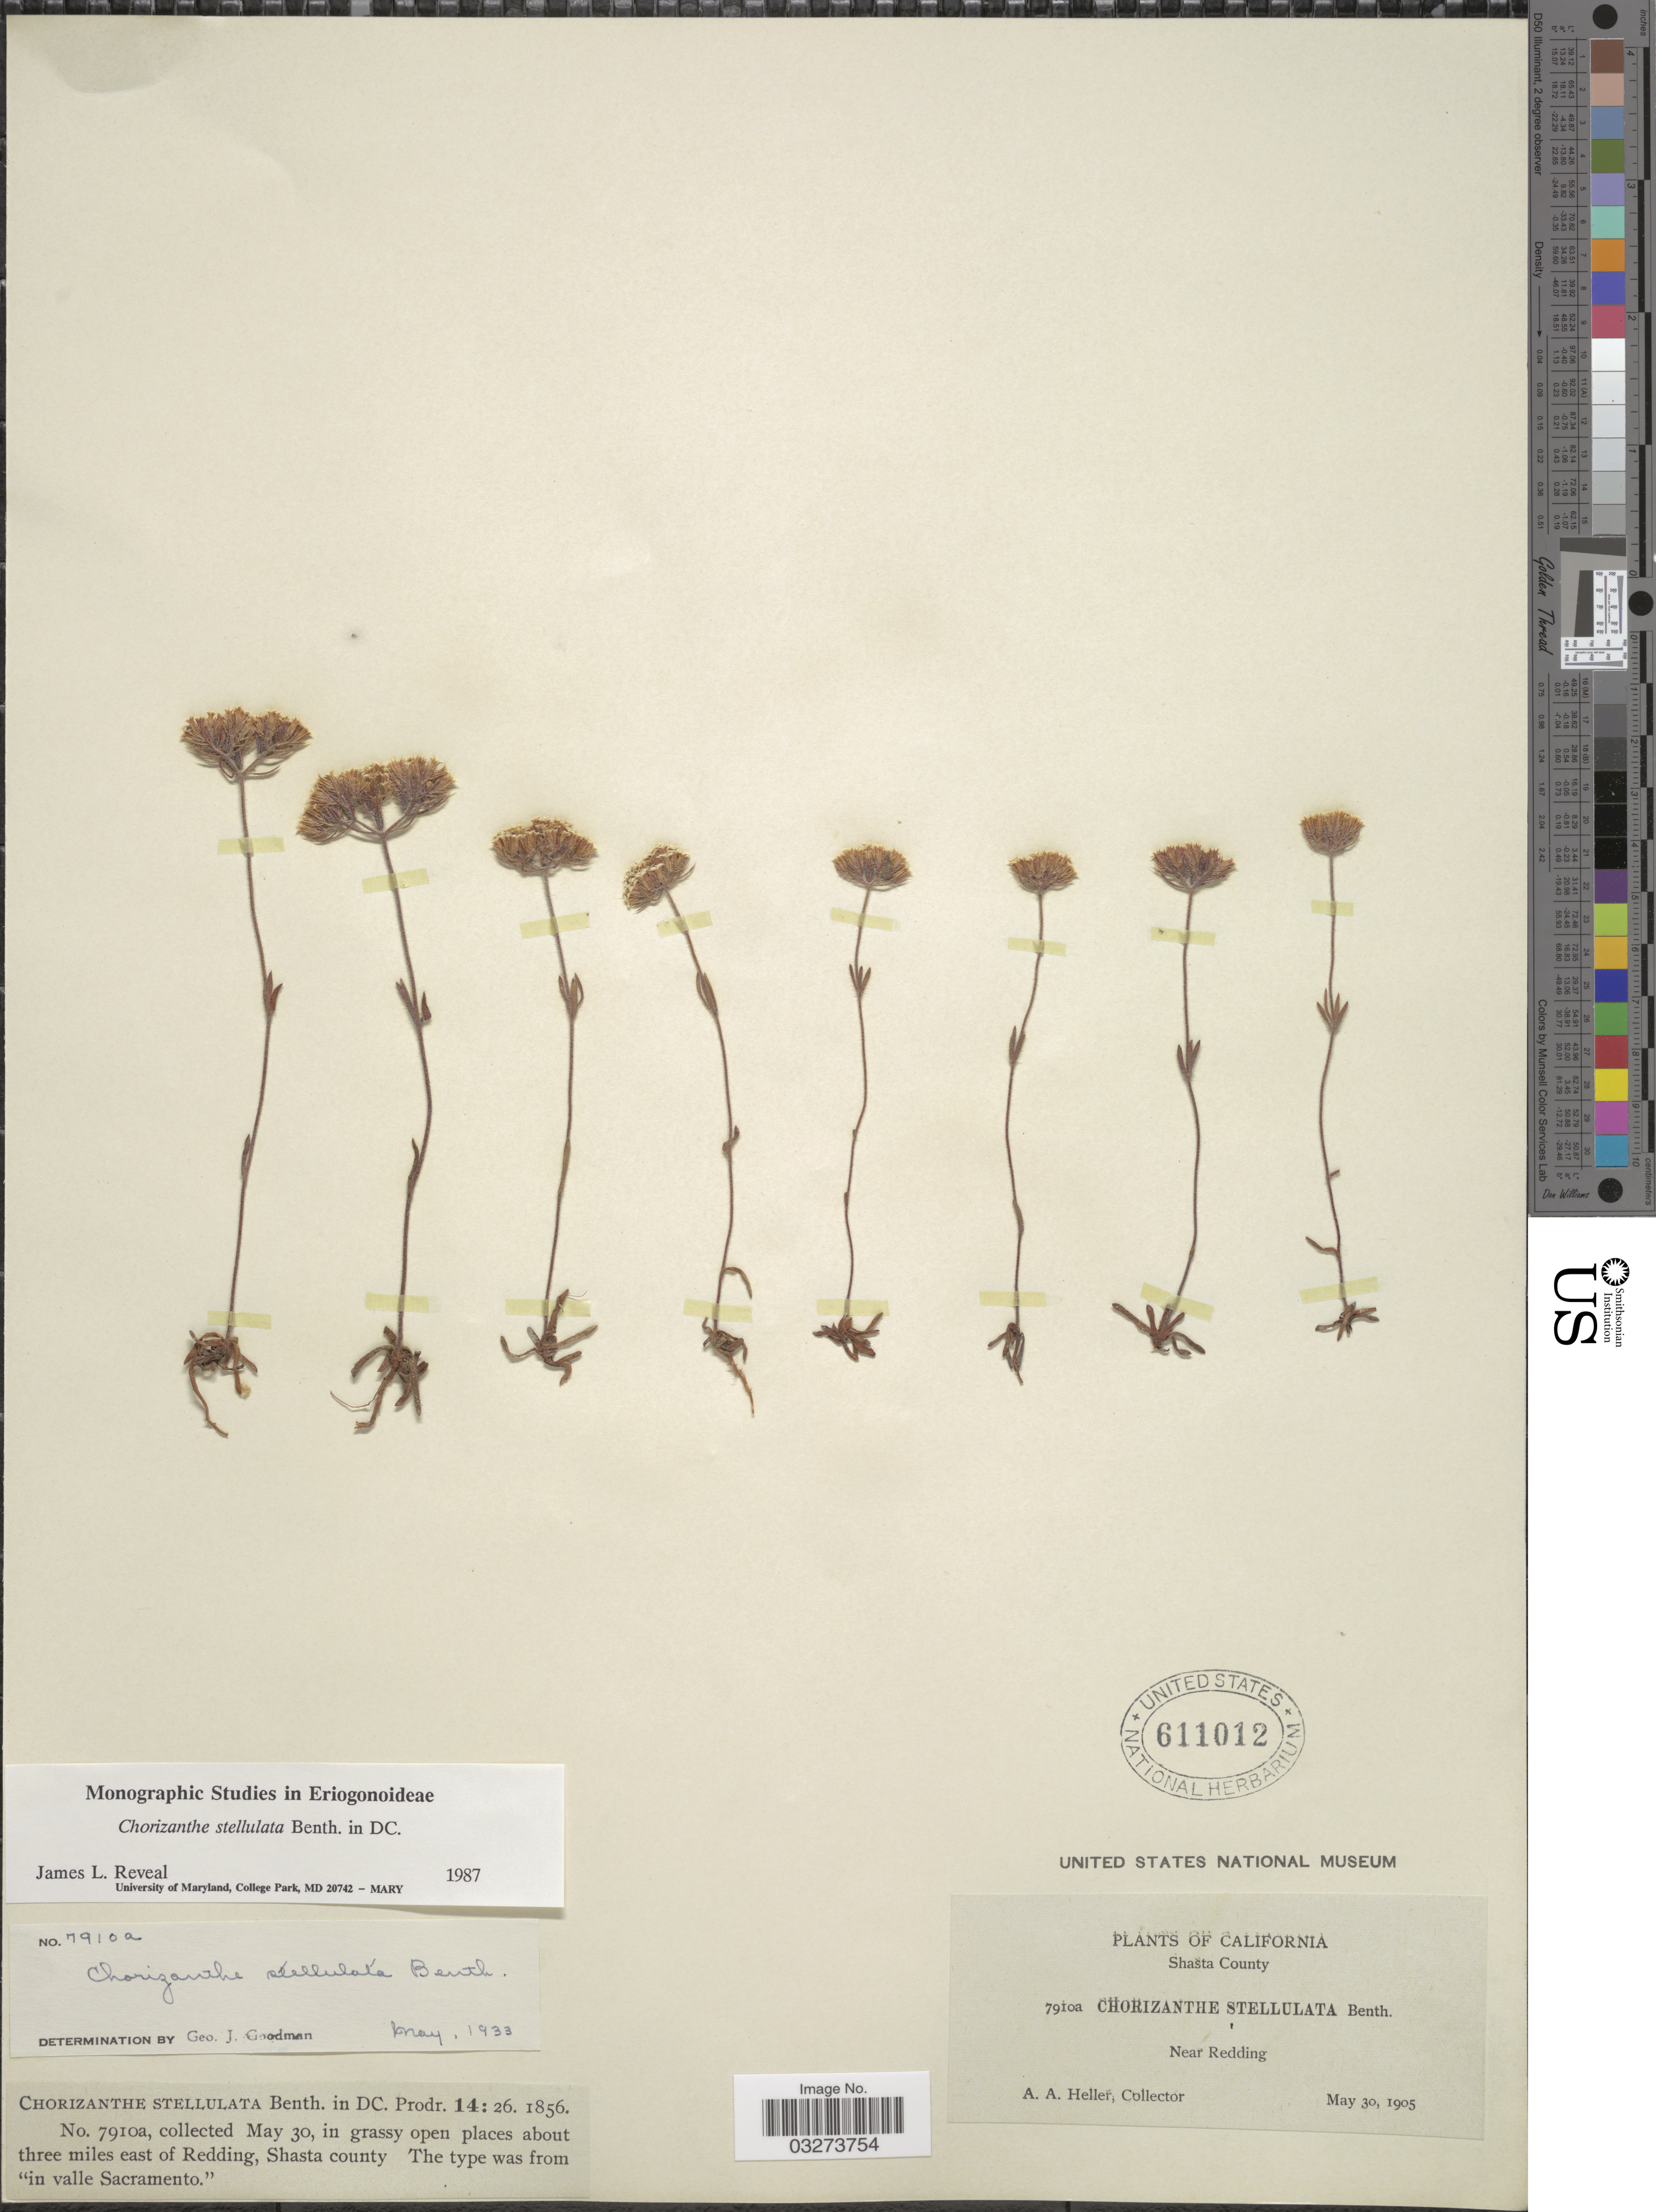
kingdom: Plantae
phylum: Tracheophyta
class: Magnoliopsida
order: Caryophyllales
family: Polygonaceae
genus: Chorizanthe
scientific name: Chorizanthe stellulata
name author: Benth.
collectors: A. A. Heller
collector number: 7910a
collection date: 1905-05-30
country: United States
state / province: California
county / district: Shasta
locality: Shasta County, Near Redding, in grassy open places about three miles east of Redding.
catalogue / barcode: US 611012